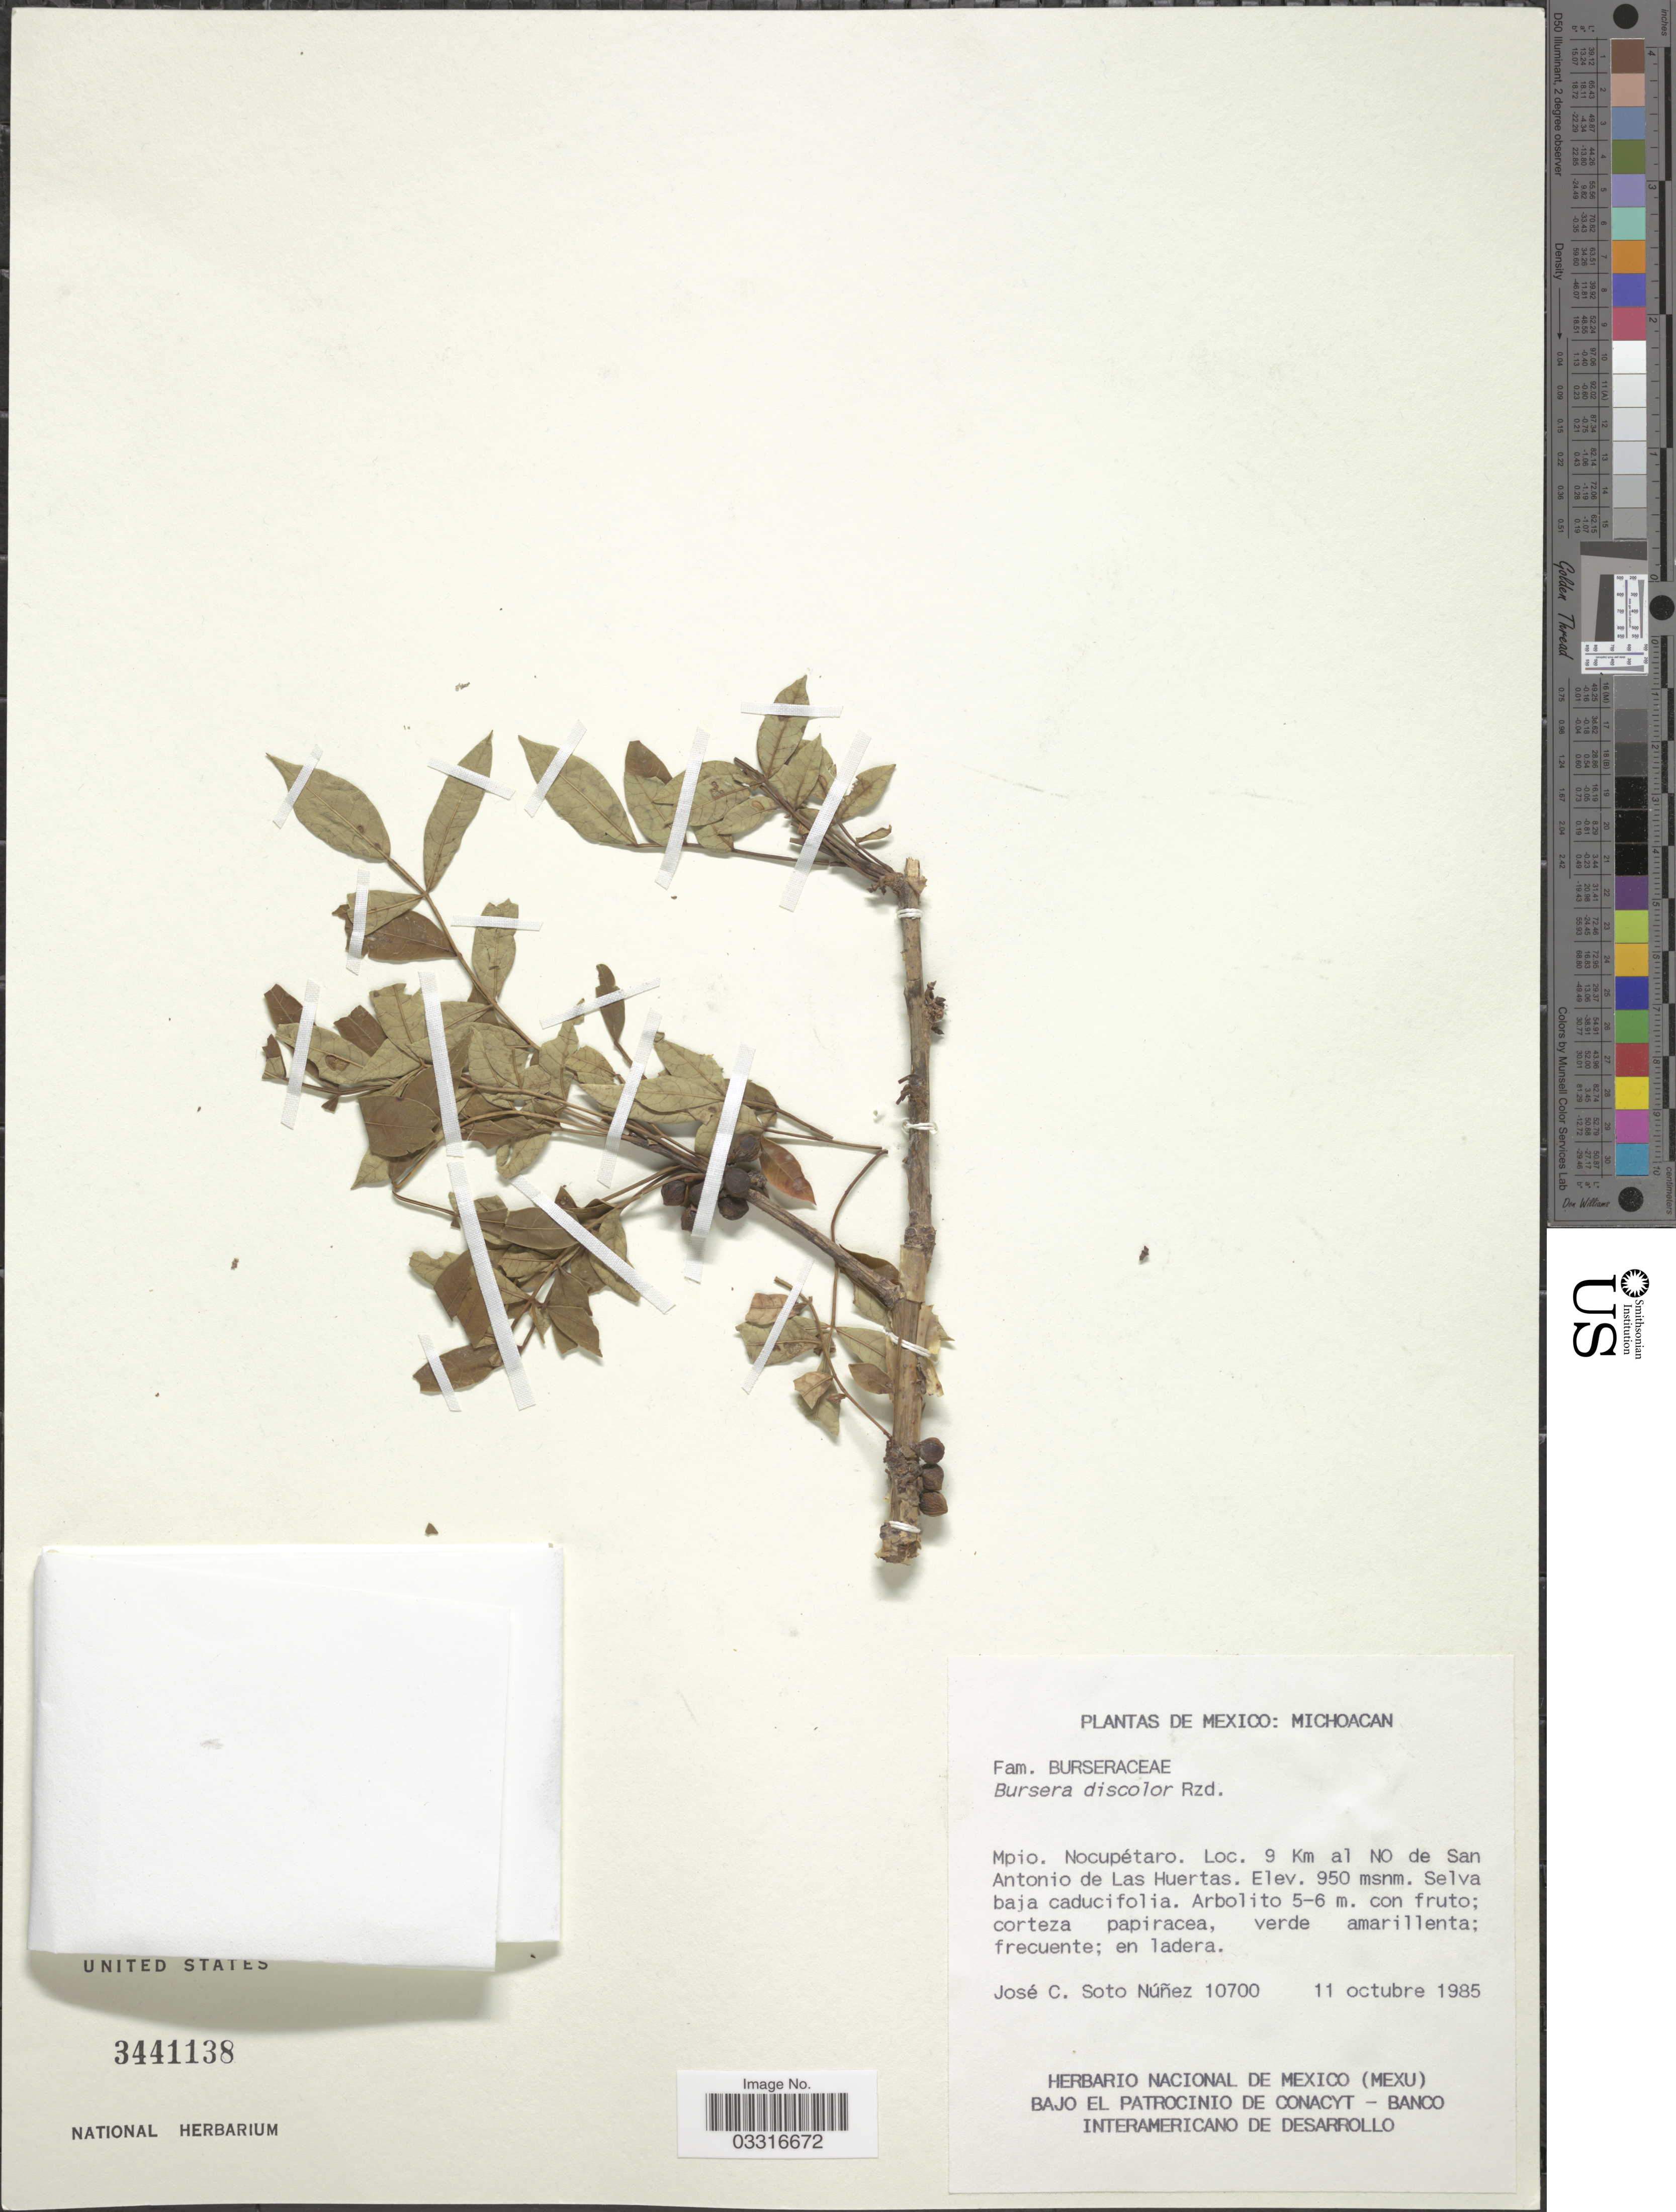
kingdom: Plantae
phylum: Tracheophyta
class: Magnoliopsida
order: Sapindales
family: Burseraceae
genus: Bursera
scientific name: Bursera discolor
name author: Rzed.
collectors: J. Soto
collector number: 10700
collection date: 1985-10-11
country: Mexico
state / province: Michoacán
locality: Mpio. Nocupétaro. 9 Km al NO de San Antonio de Las Huertas.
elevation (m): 950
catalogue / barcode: US 3441138